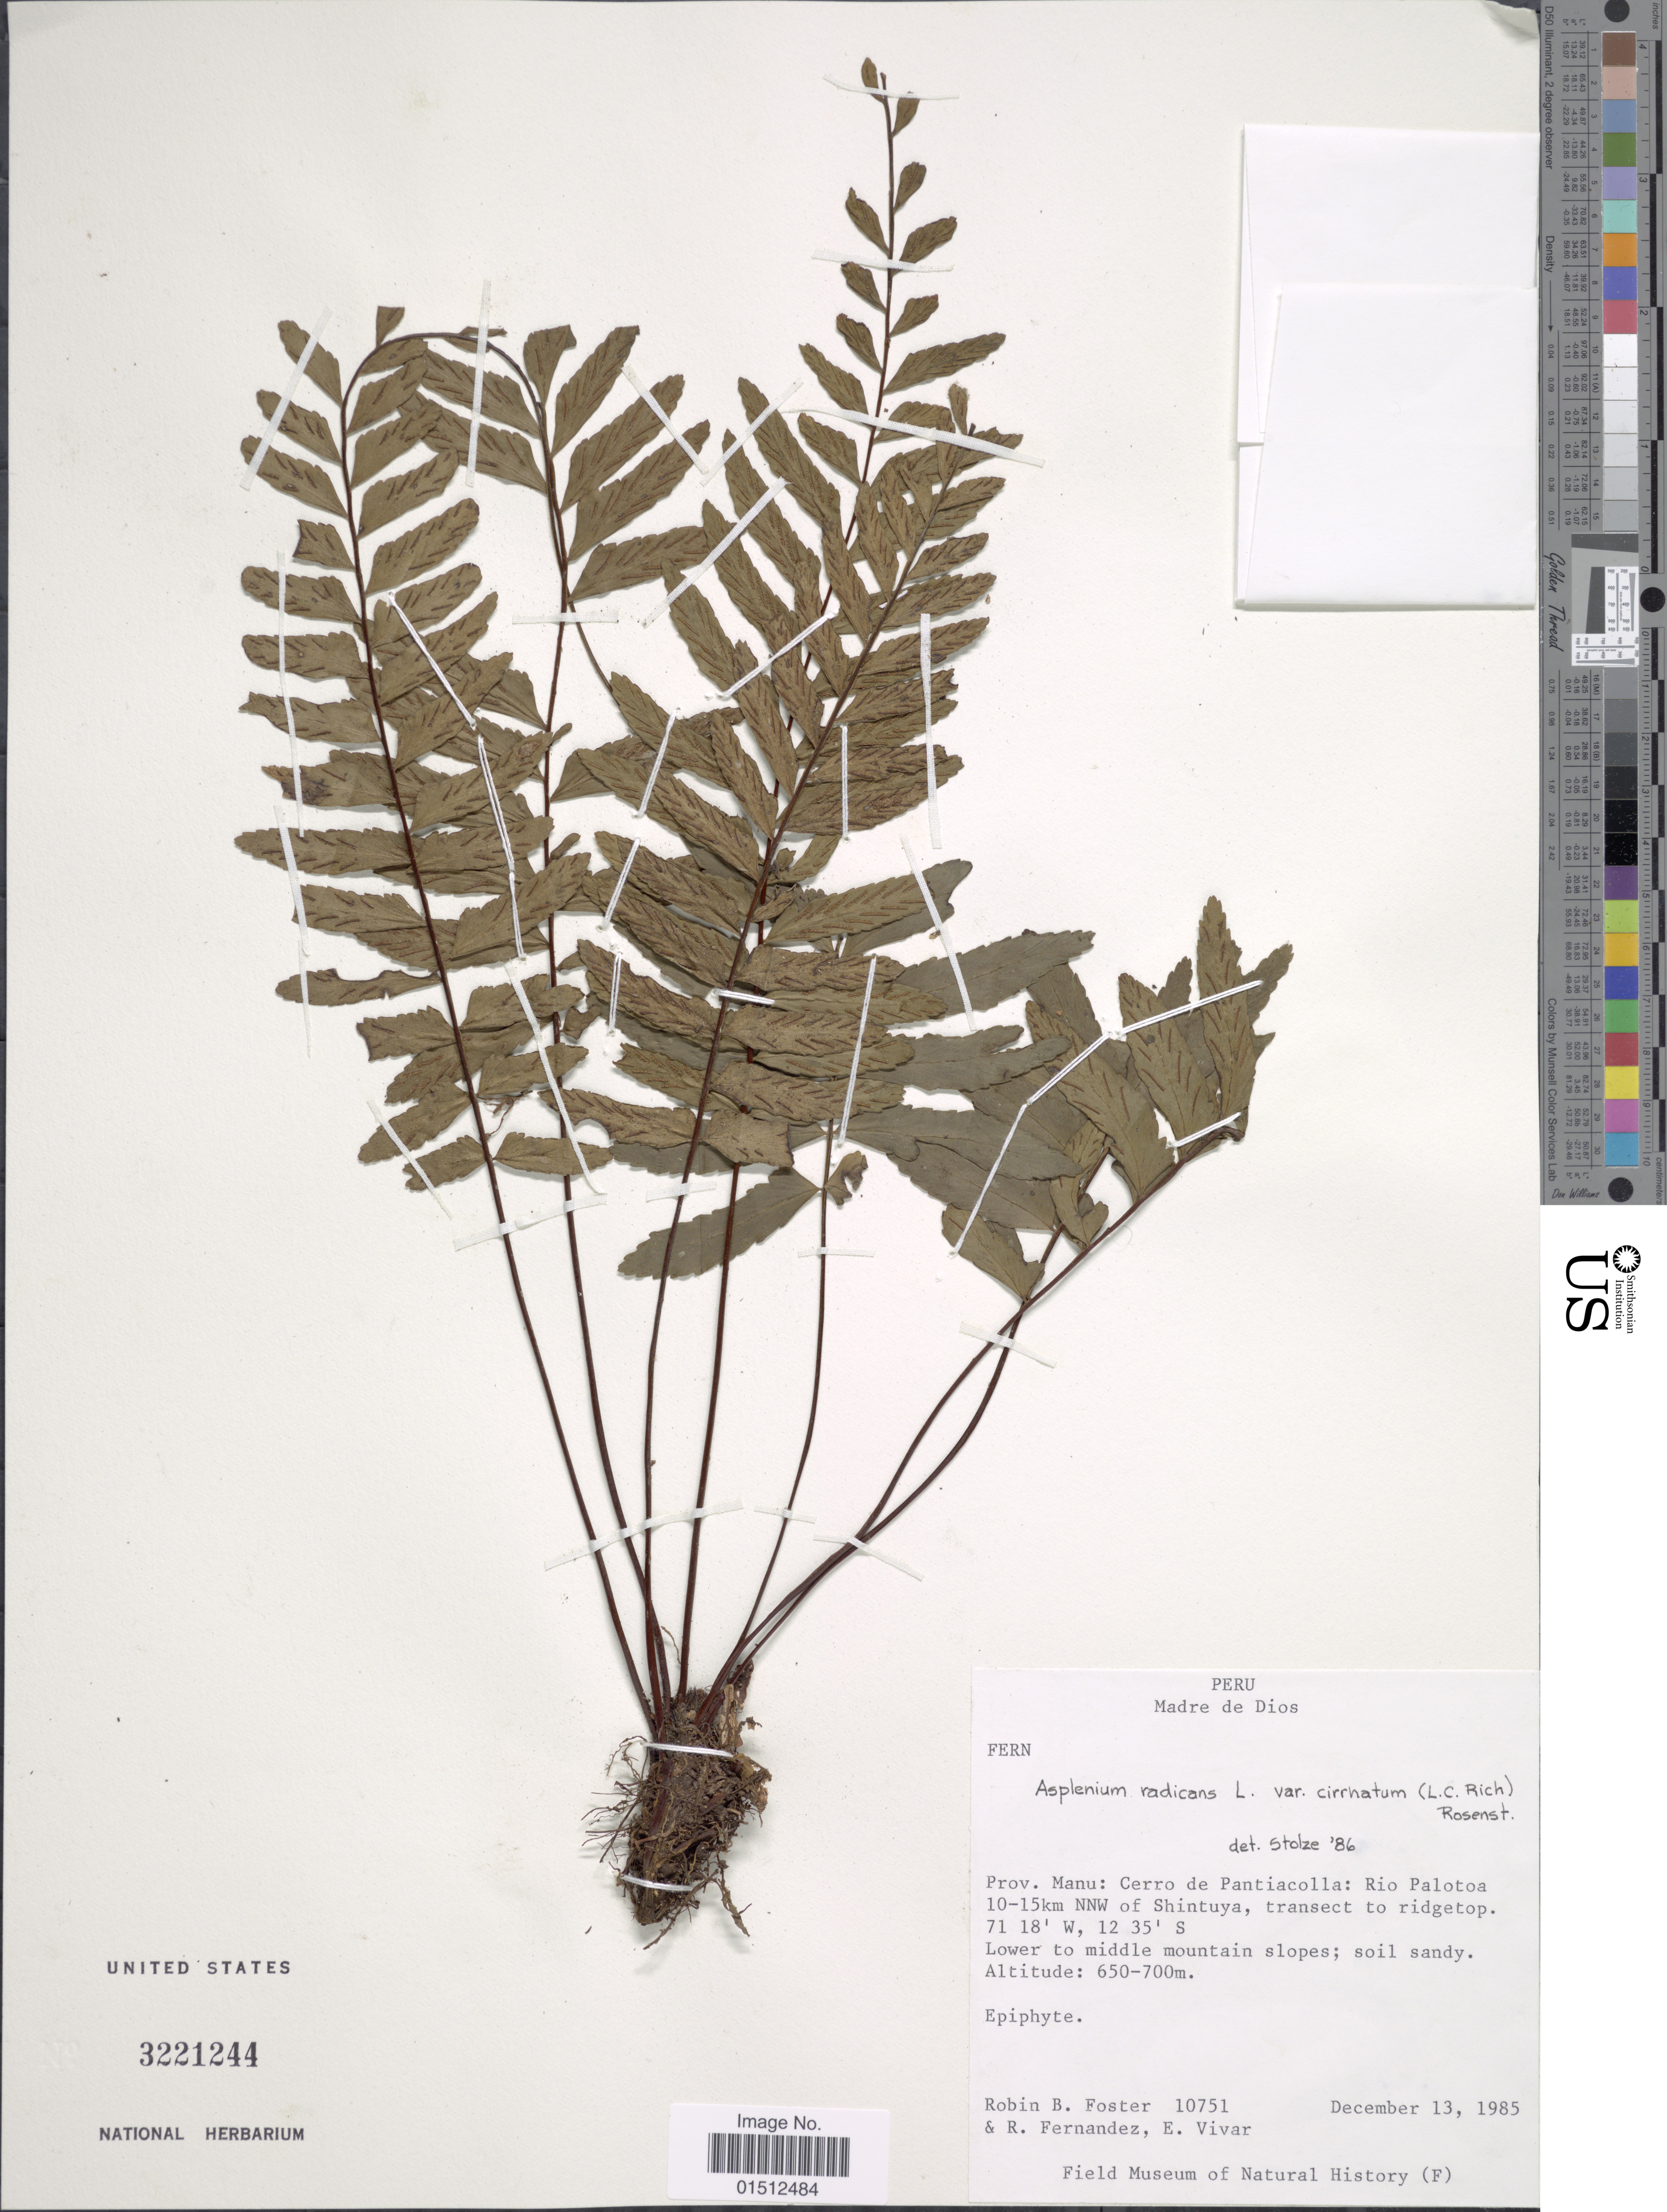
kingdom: Plantae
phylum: Tracheophyta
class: Polypodiopsida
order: Polypodiales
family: Aspleniaceae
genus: Asplenium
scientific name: Asplenium radicans var. cirrhatum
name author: (Rich. ex Willd.) Rosenst.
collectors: R. B. Foster, R. Fernandez & E. Vivar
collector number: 10751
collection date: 1985-12-13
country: Peru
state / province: Madre de Dios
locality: Peru, Madre de dios. Prov. Manu: Cerro de Pantiacolla: Rio Palotoa 10-15 km NNW of Shintuya, transect to ridgetop.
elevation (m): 650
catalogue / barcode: US 3221244